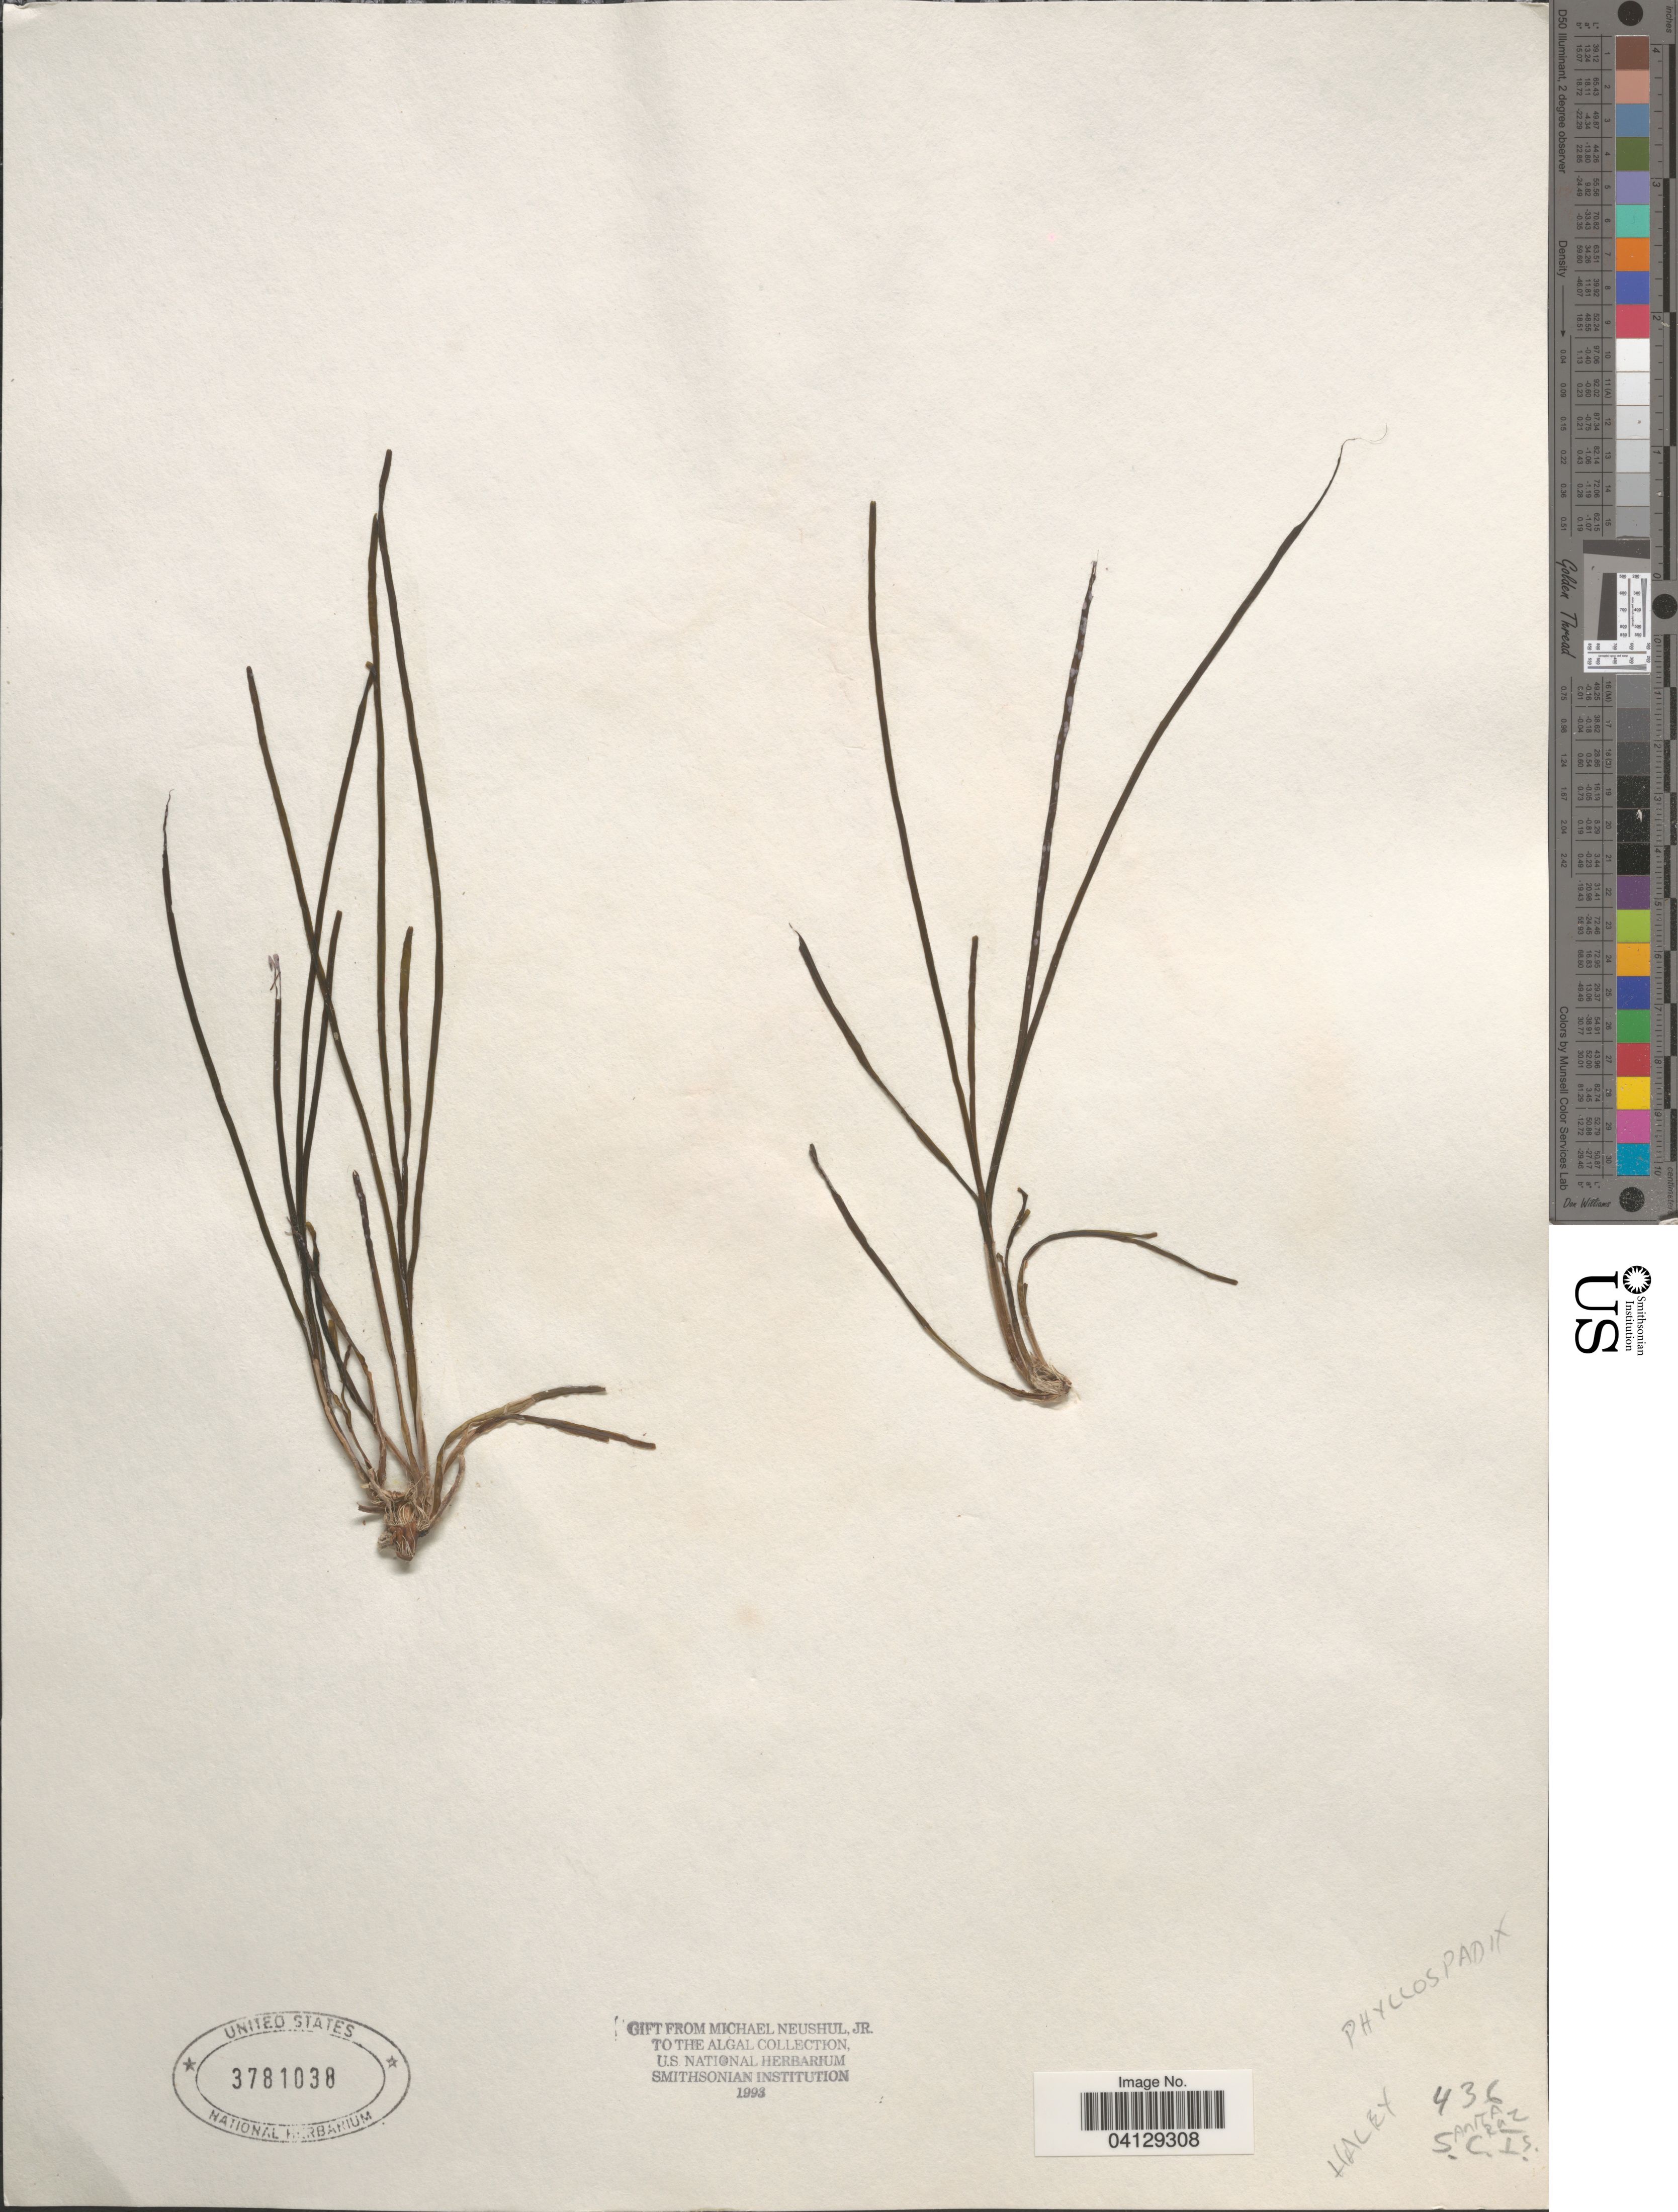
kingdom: Plantae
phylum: Tracheophyta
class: Liliopsida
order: Alismatales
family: Zosteraceae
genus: Phyllospadix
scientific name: Phyllospadix sp.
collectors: -. Haley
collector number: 436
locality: Santa Cruz Is.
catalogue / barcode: US 3781038